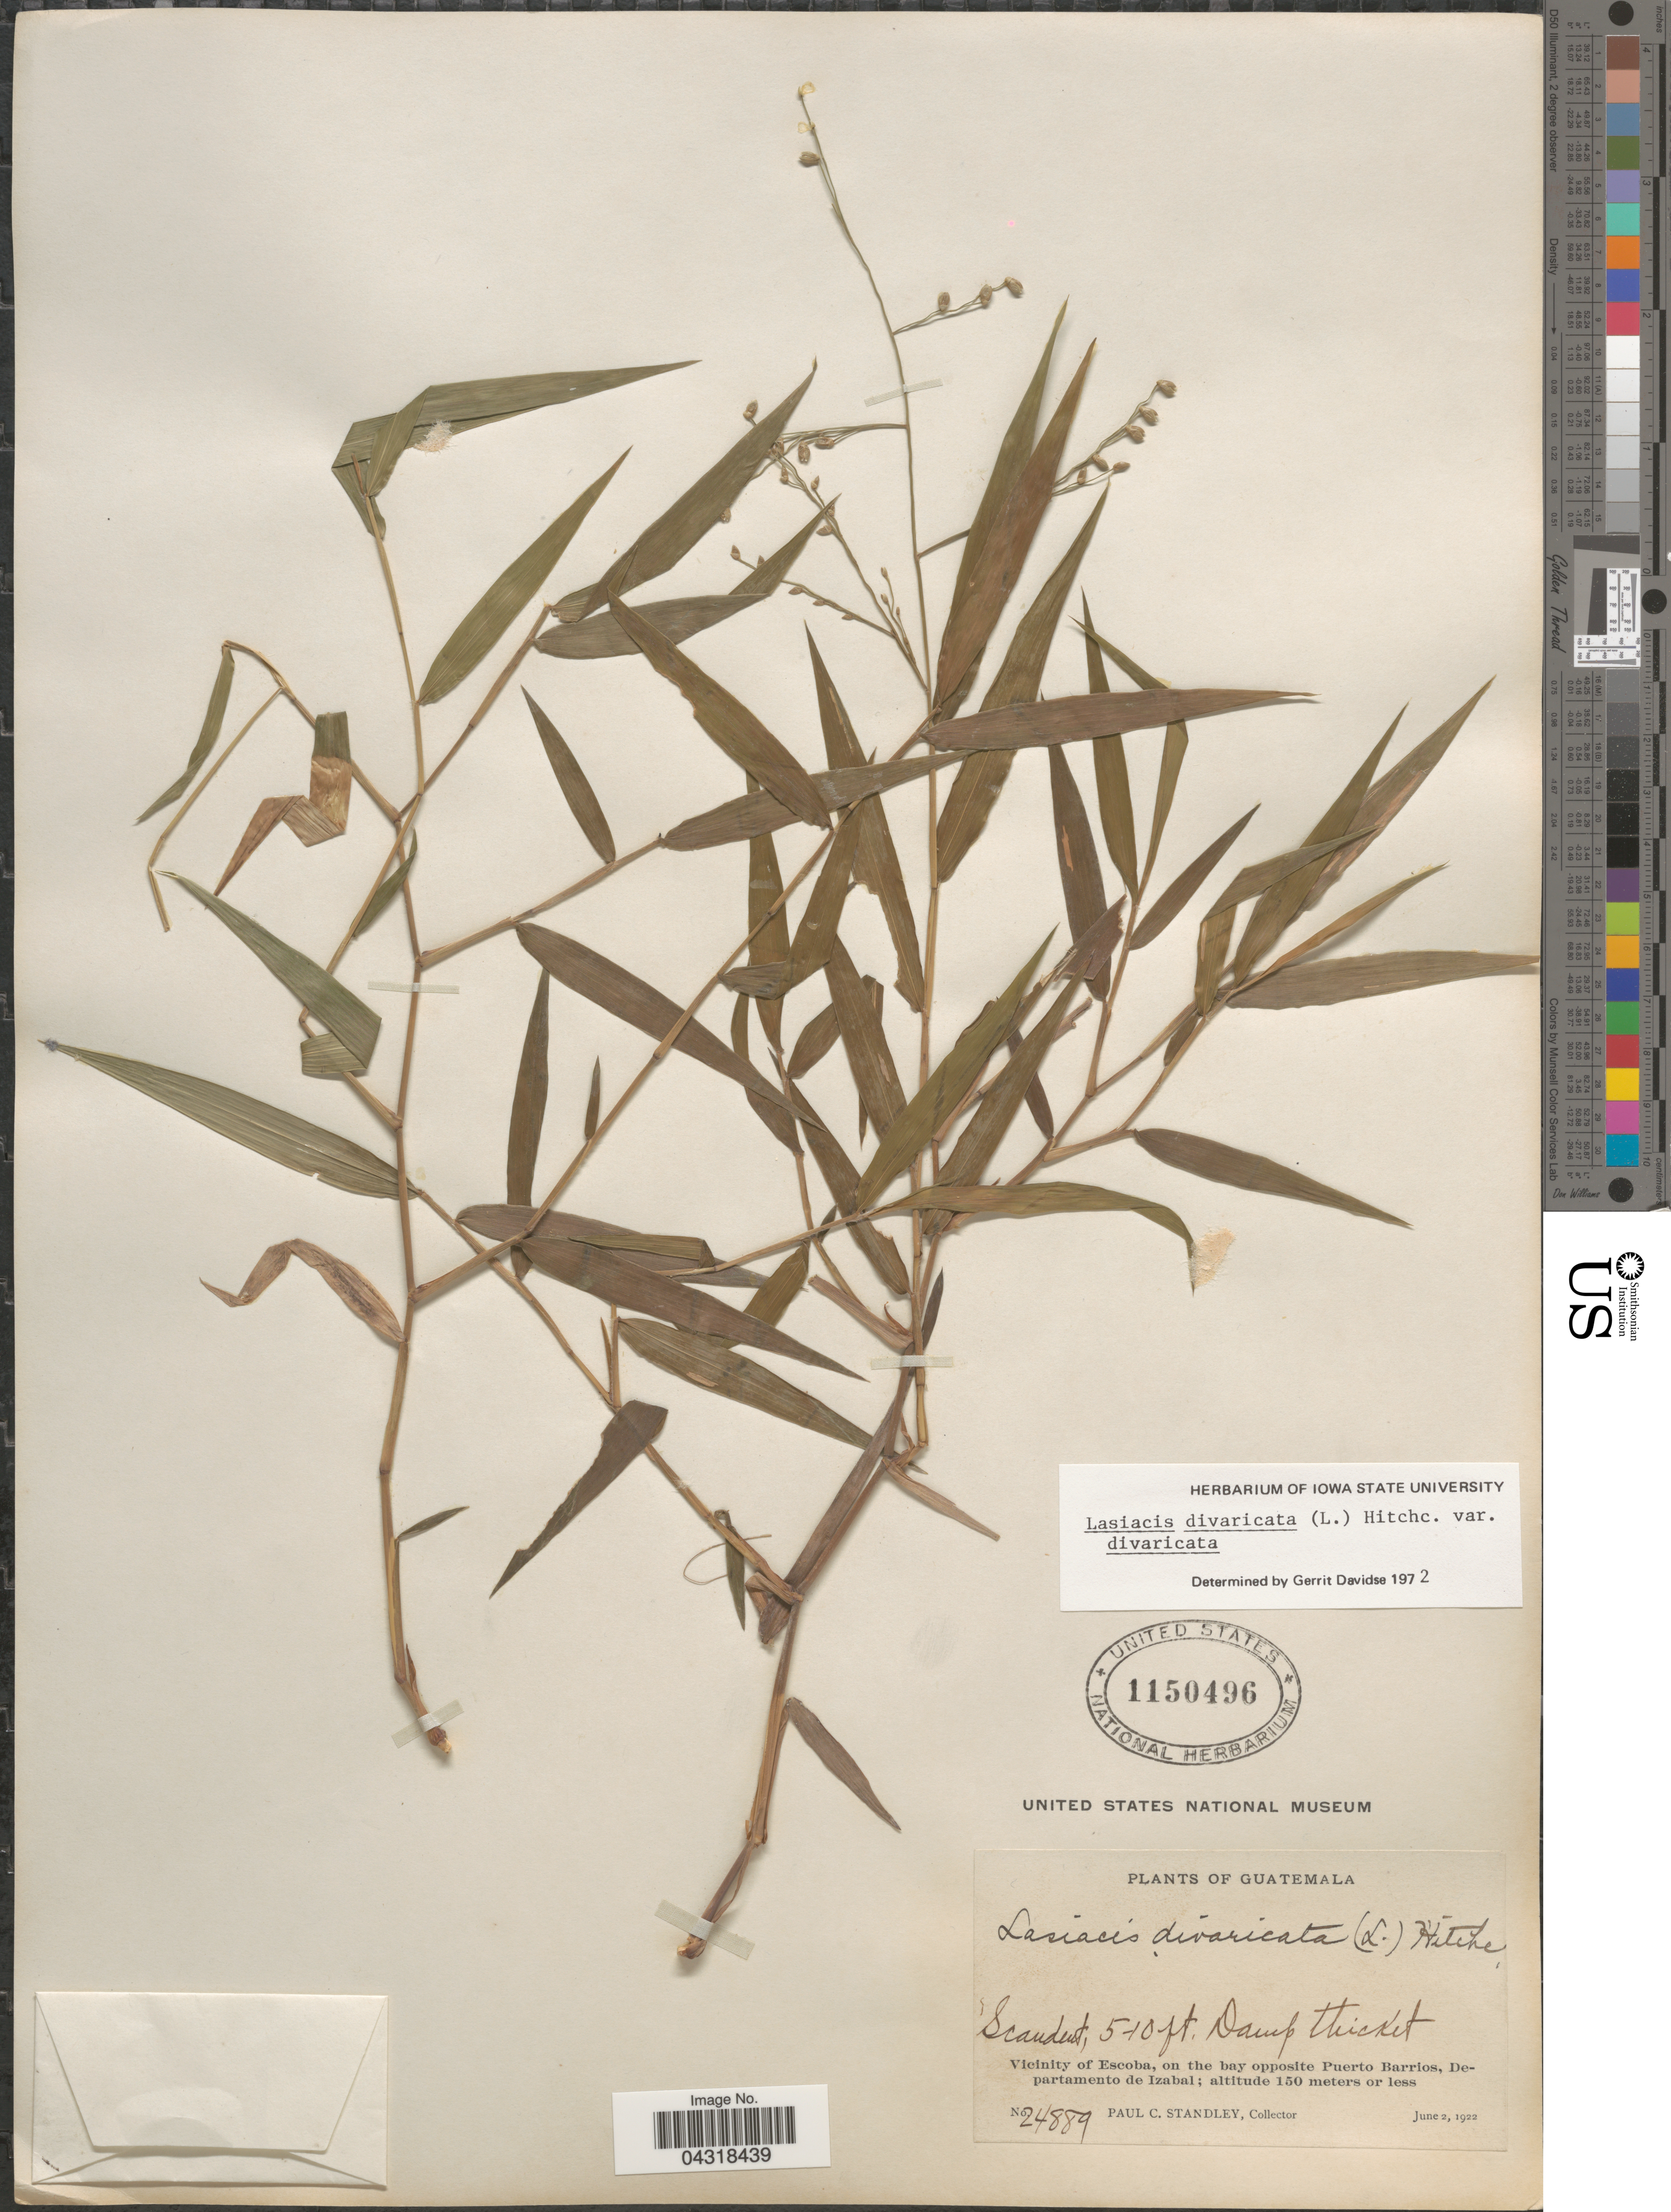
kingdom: Plantae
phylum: Tracheophyta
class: Liliopsida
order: Poales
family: Poaceae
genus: Lasiacis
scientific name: Lasiacis divaricata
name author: (L.) Hitchc.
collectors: P. C. Standley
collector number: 24889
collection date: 1922-06-02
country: Guatemala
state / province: Izabal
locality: Vicinity of Escoba, on the bay opposite Puerto Barrios, Departamento de Izabal.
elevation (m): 150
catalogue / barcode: US 1150496